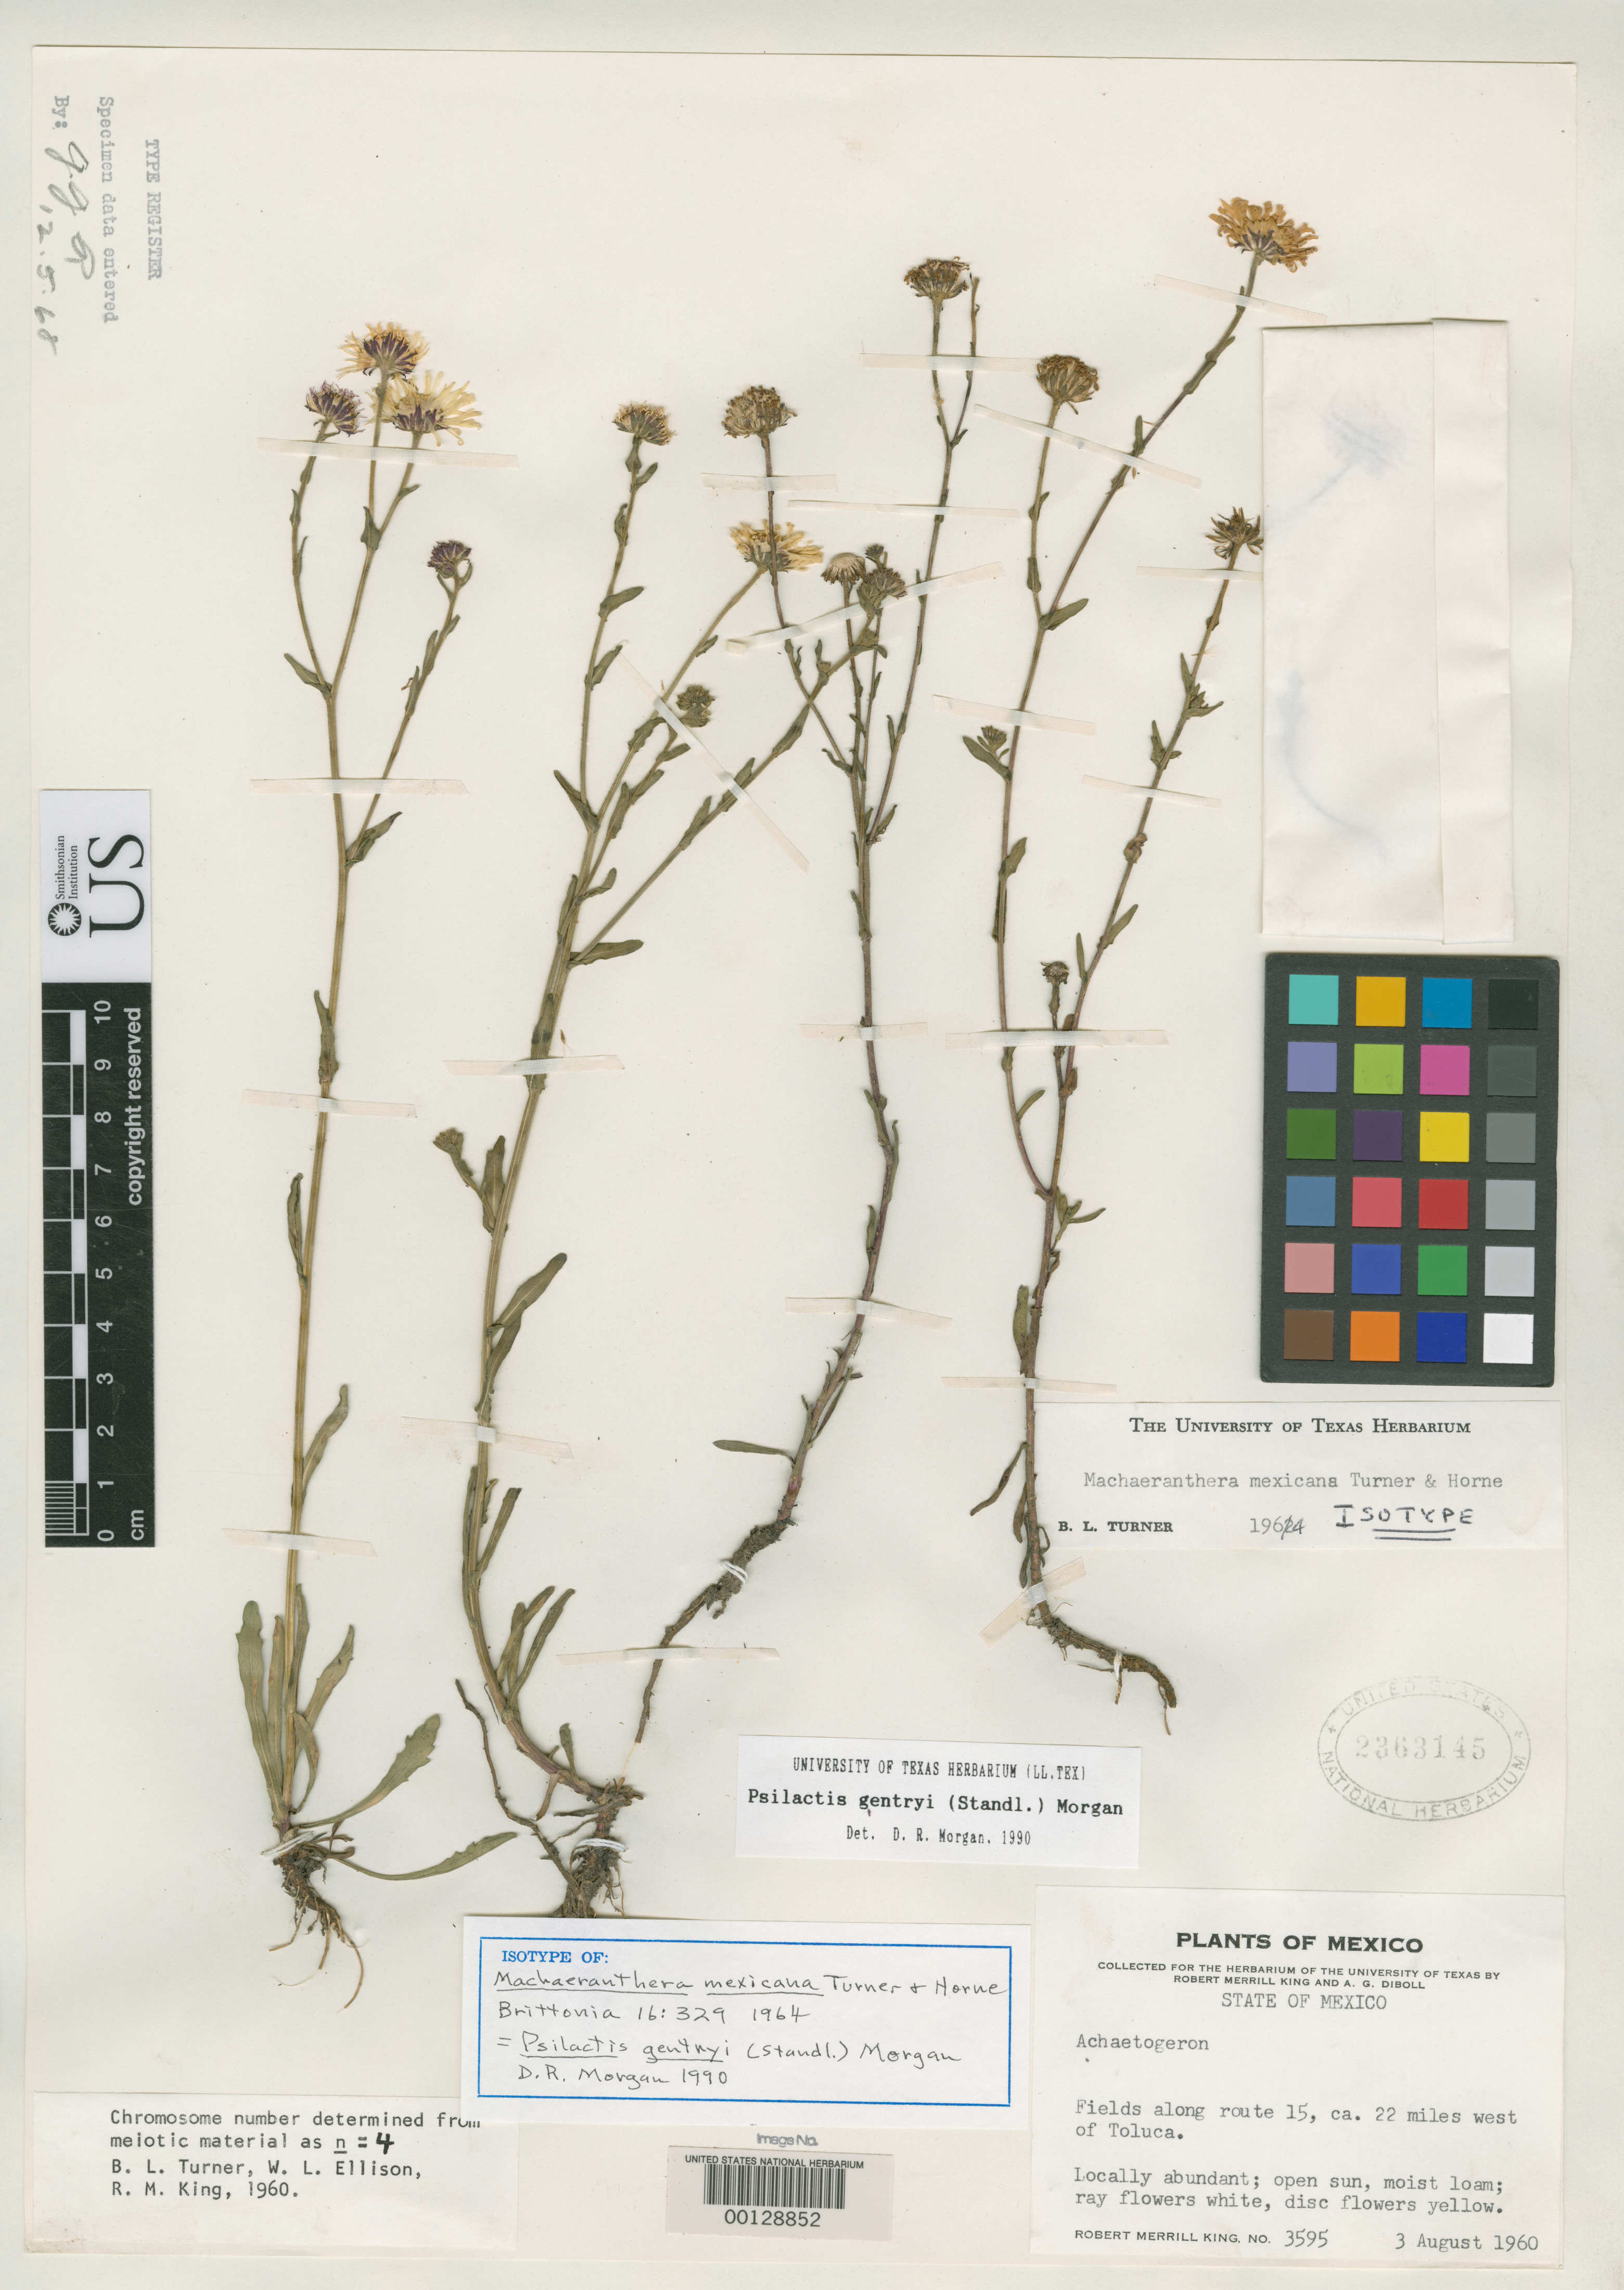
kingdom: Plantae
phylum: Tracheophyta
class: Magnoliopsida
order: Asterales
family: Asteraceae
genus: Machaeranthera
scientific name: Machaeranthera mexicana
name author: B.L. Turner & D.B. Horne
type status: Isotype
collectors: R. M. King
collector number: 3595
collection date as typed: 03 Aug 1960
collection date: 1960-08-03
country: Mexico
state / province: México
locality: Fields along route 15, ca. 22 mi W of Toluca.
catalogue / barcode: US 2363145